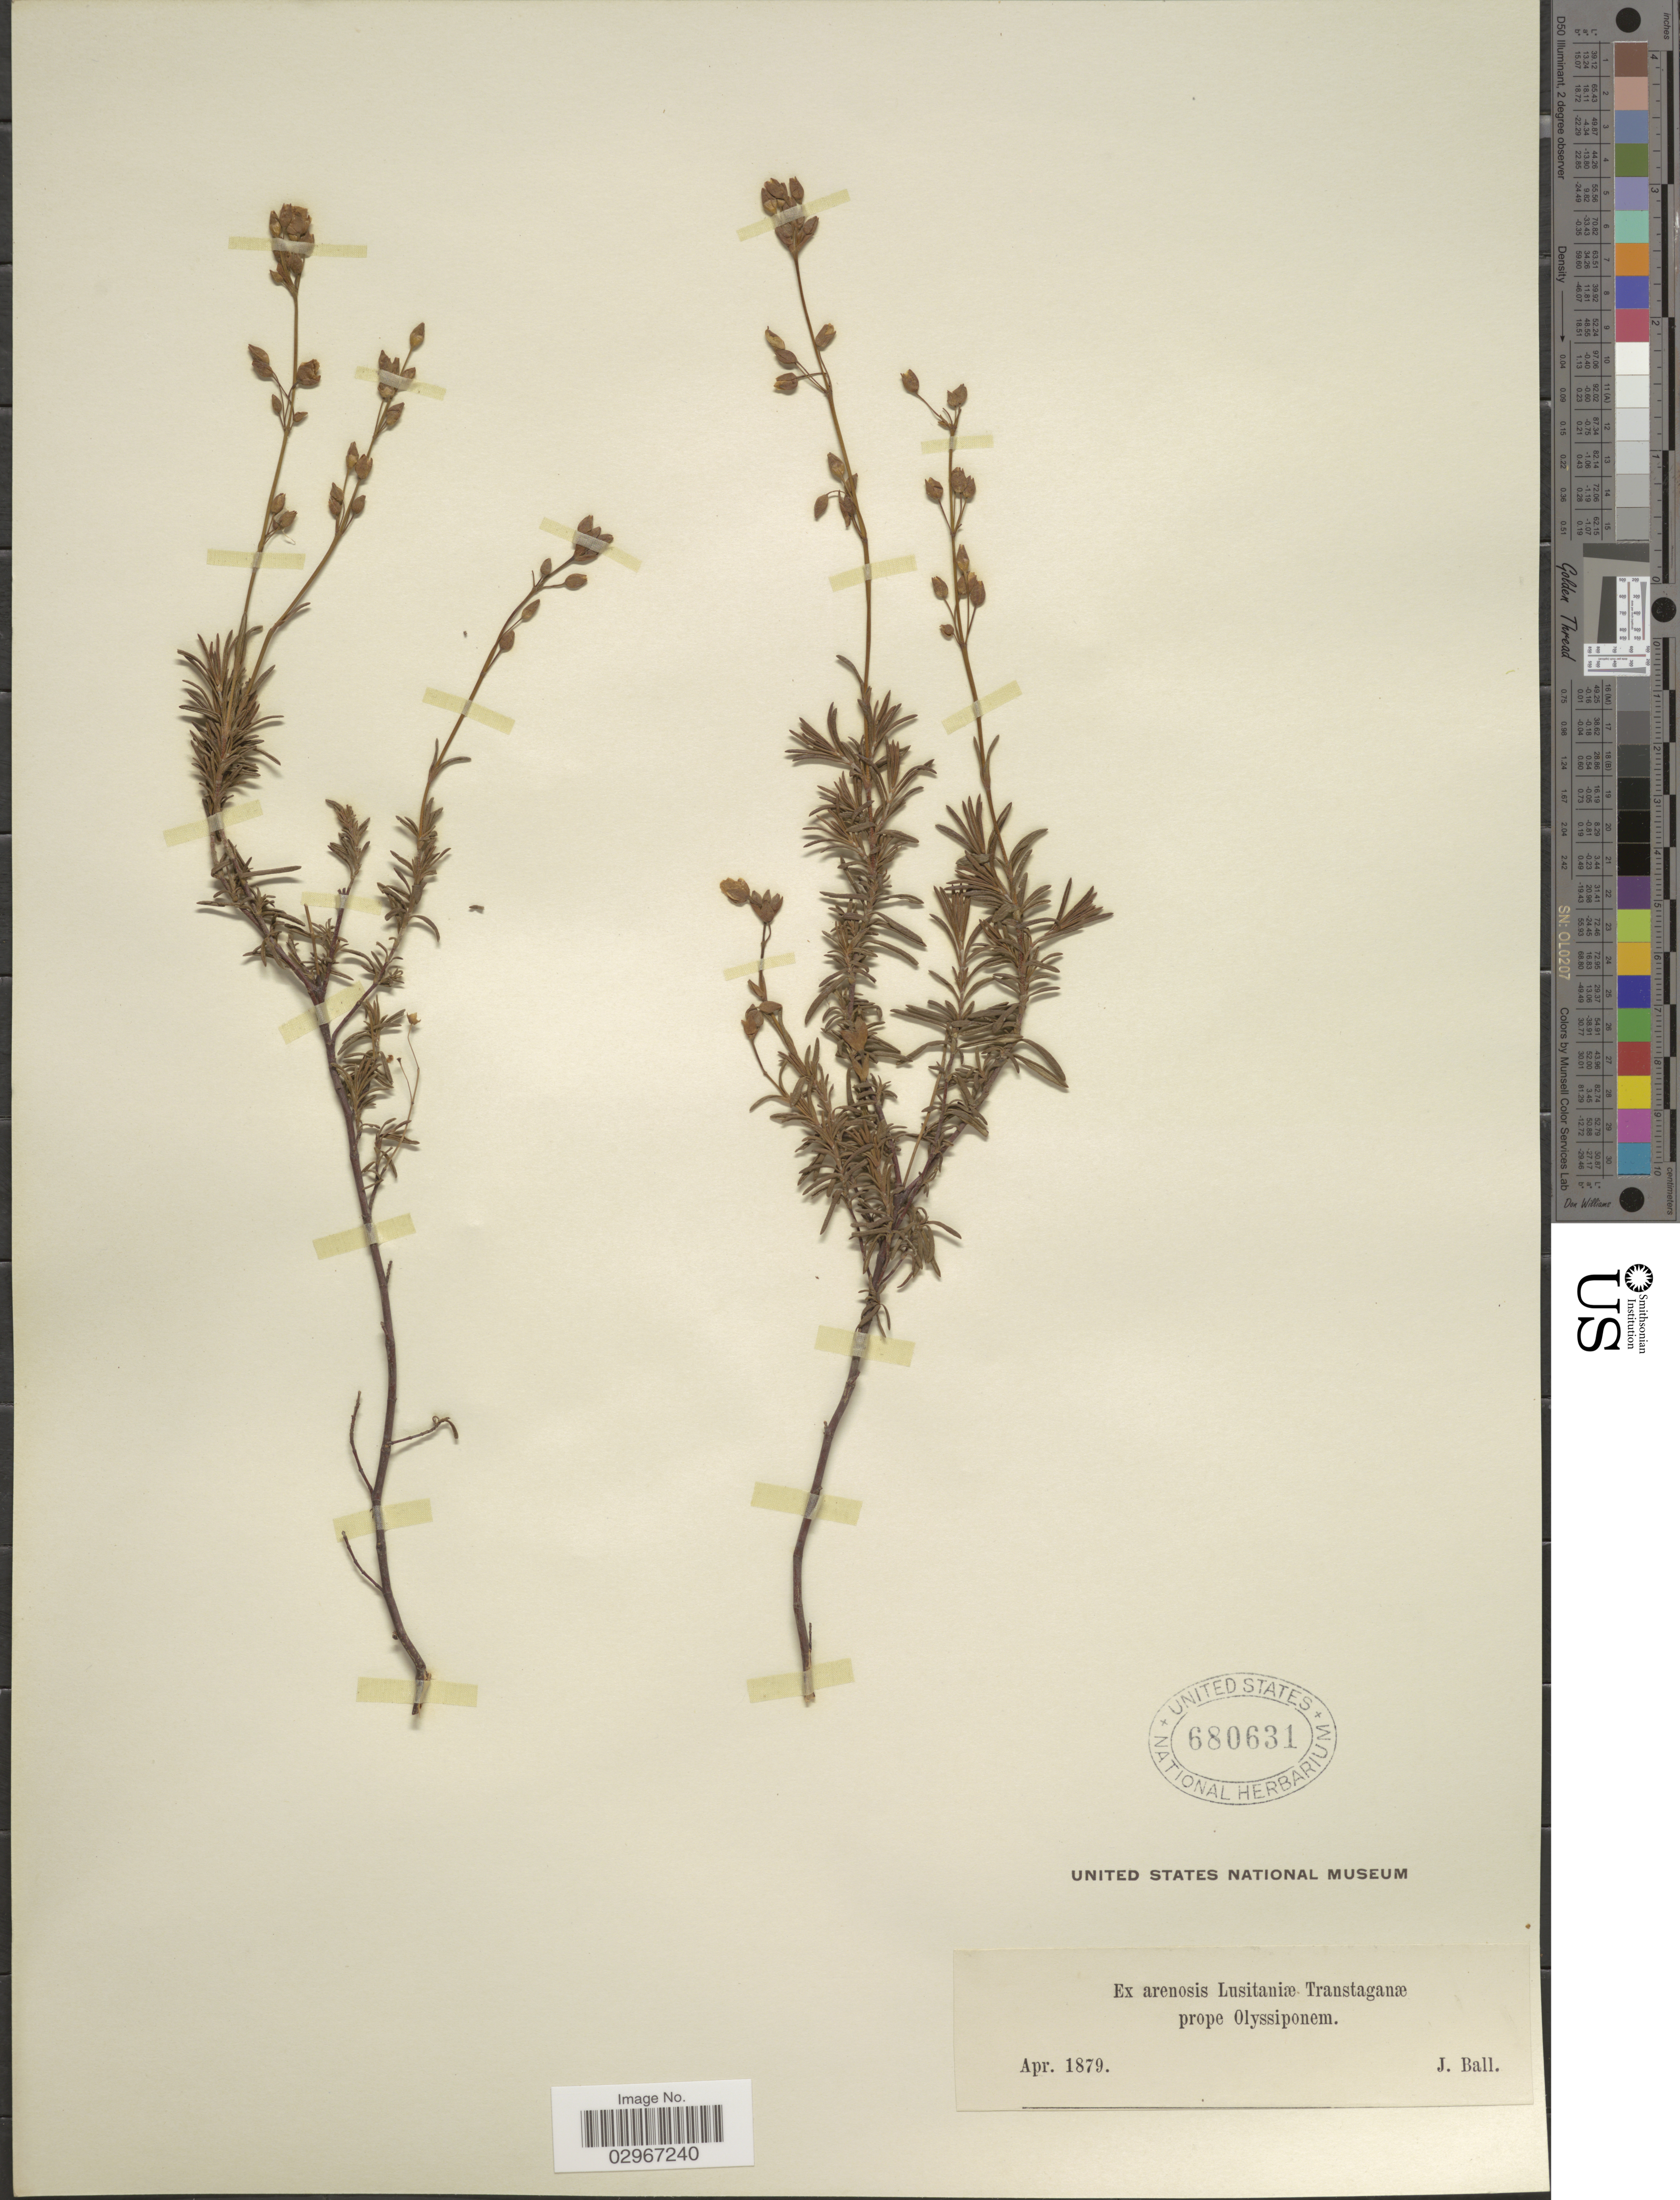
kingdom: Plantae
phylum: Tracheophyta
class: Magnoliopsida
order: Malvales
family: Cistaceae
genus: Helianthemum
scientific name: Helianthemum sp.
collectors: J. Ball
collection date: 1879-04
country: Portugal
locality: Ex arenosis Lusitaniæ Transtaganæ prope Olyssiponem.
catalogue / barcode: US 680631